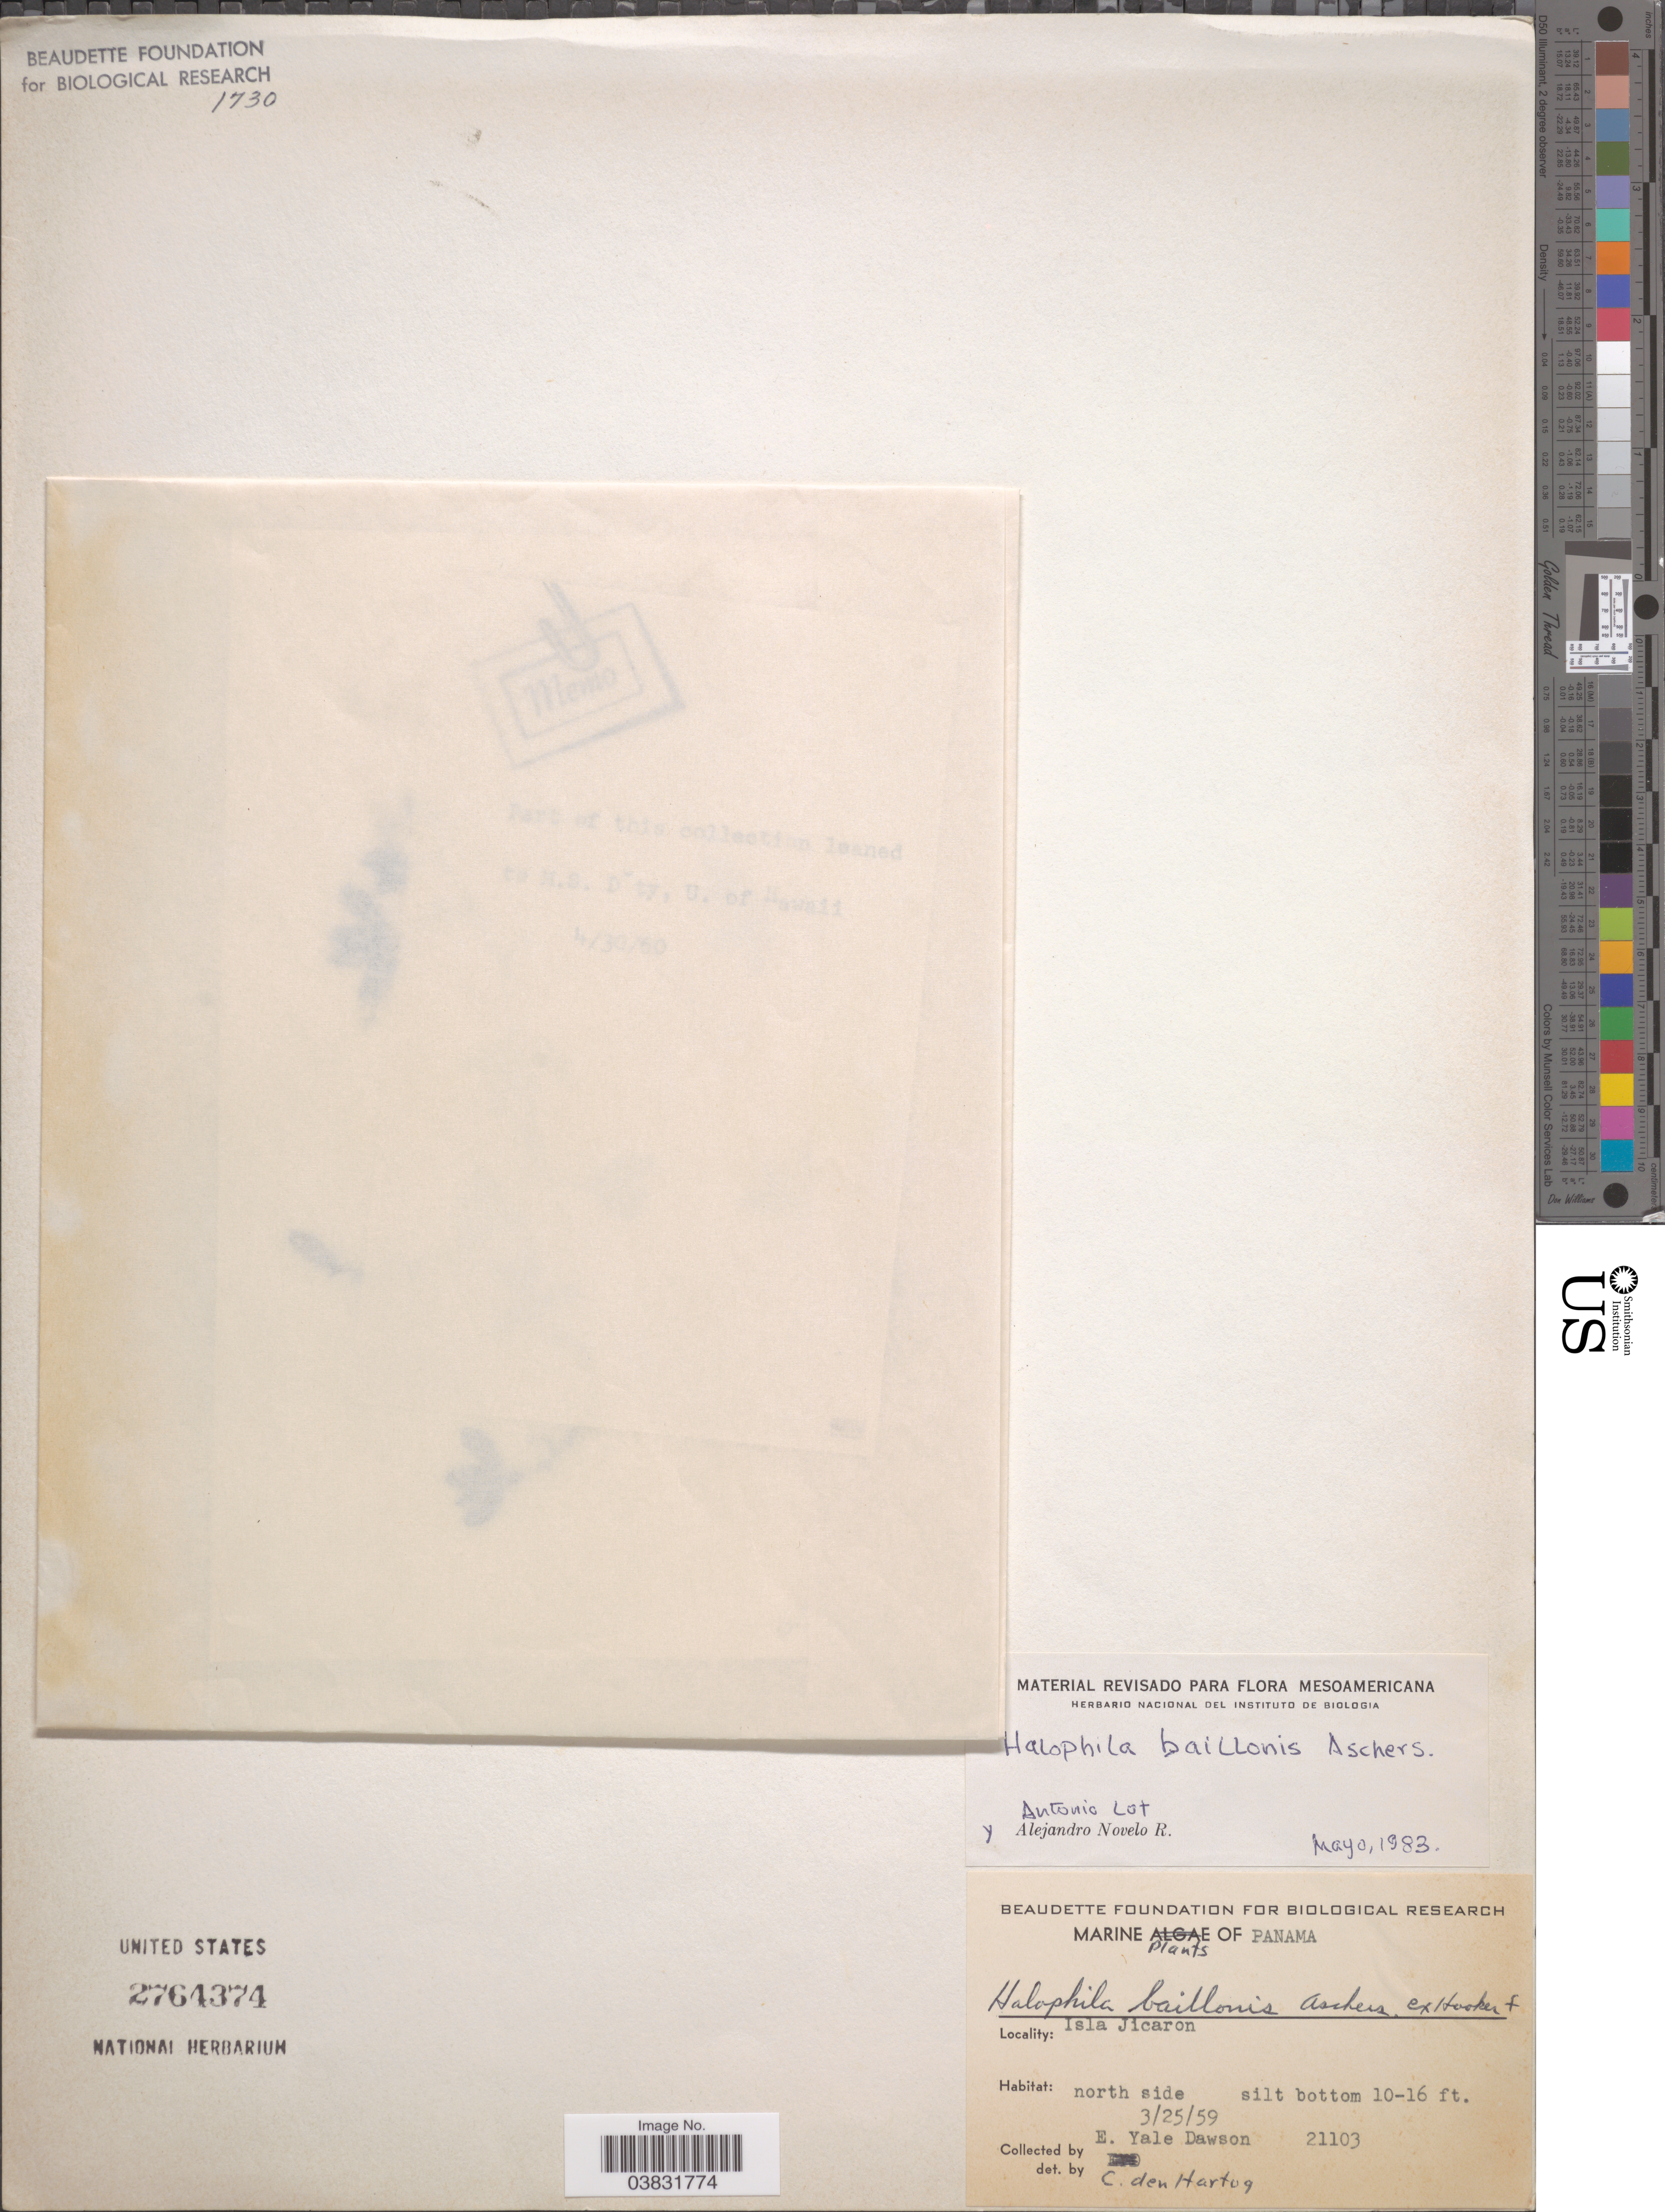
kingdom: Plantae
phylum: Tracheophyta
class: Liliopsida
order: Alismatales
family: Hydrocharitaceae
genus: Halophila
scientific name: Halophila baillonis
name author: Asch. ex Dickie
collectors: N. Yensen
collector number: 21103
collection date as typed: Transcribed d/m/y: 25/3/59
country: Panama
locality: Isla Jicaron. North side.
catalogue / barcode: US 2764374